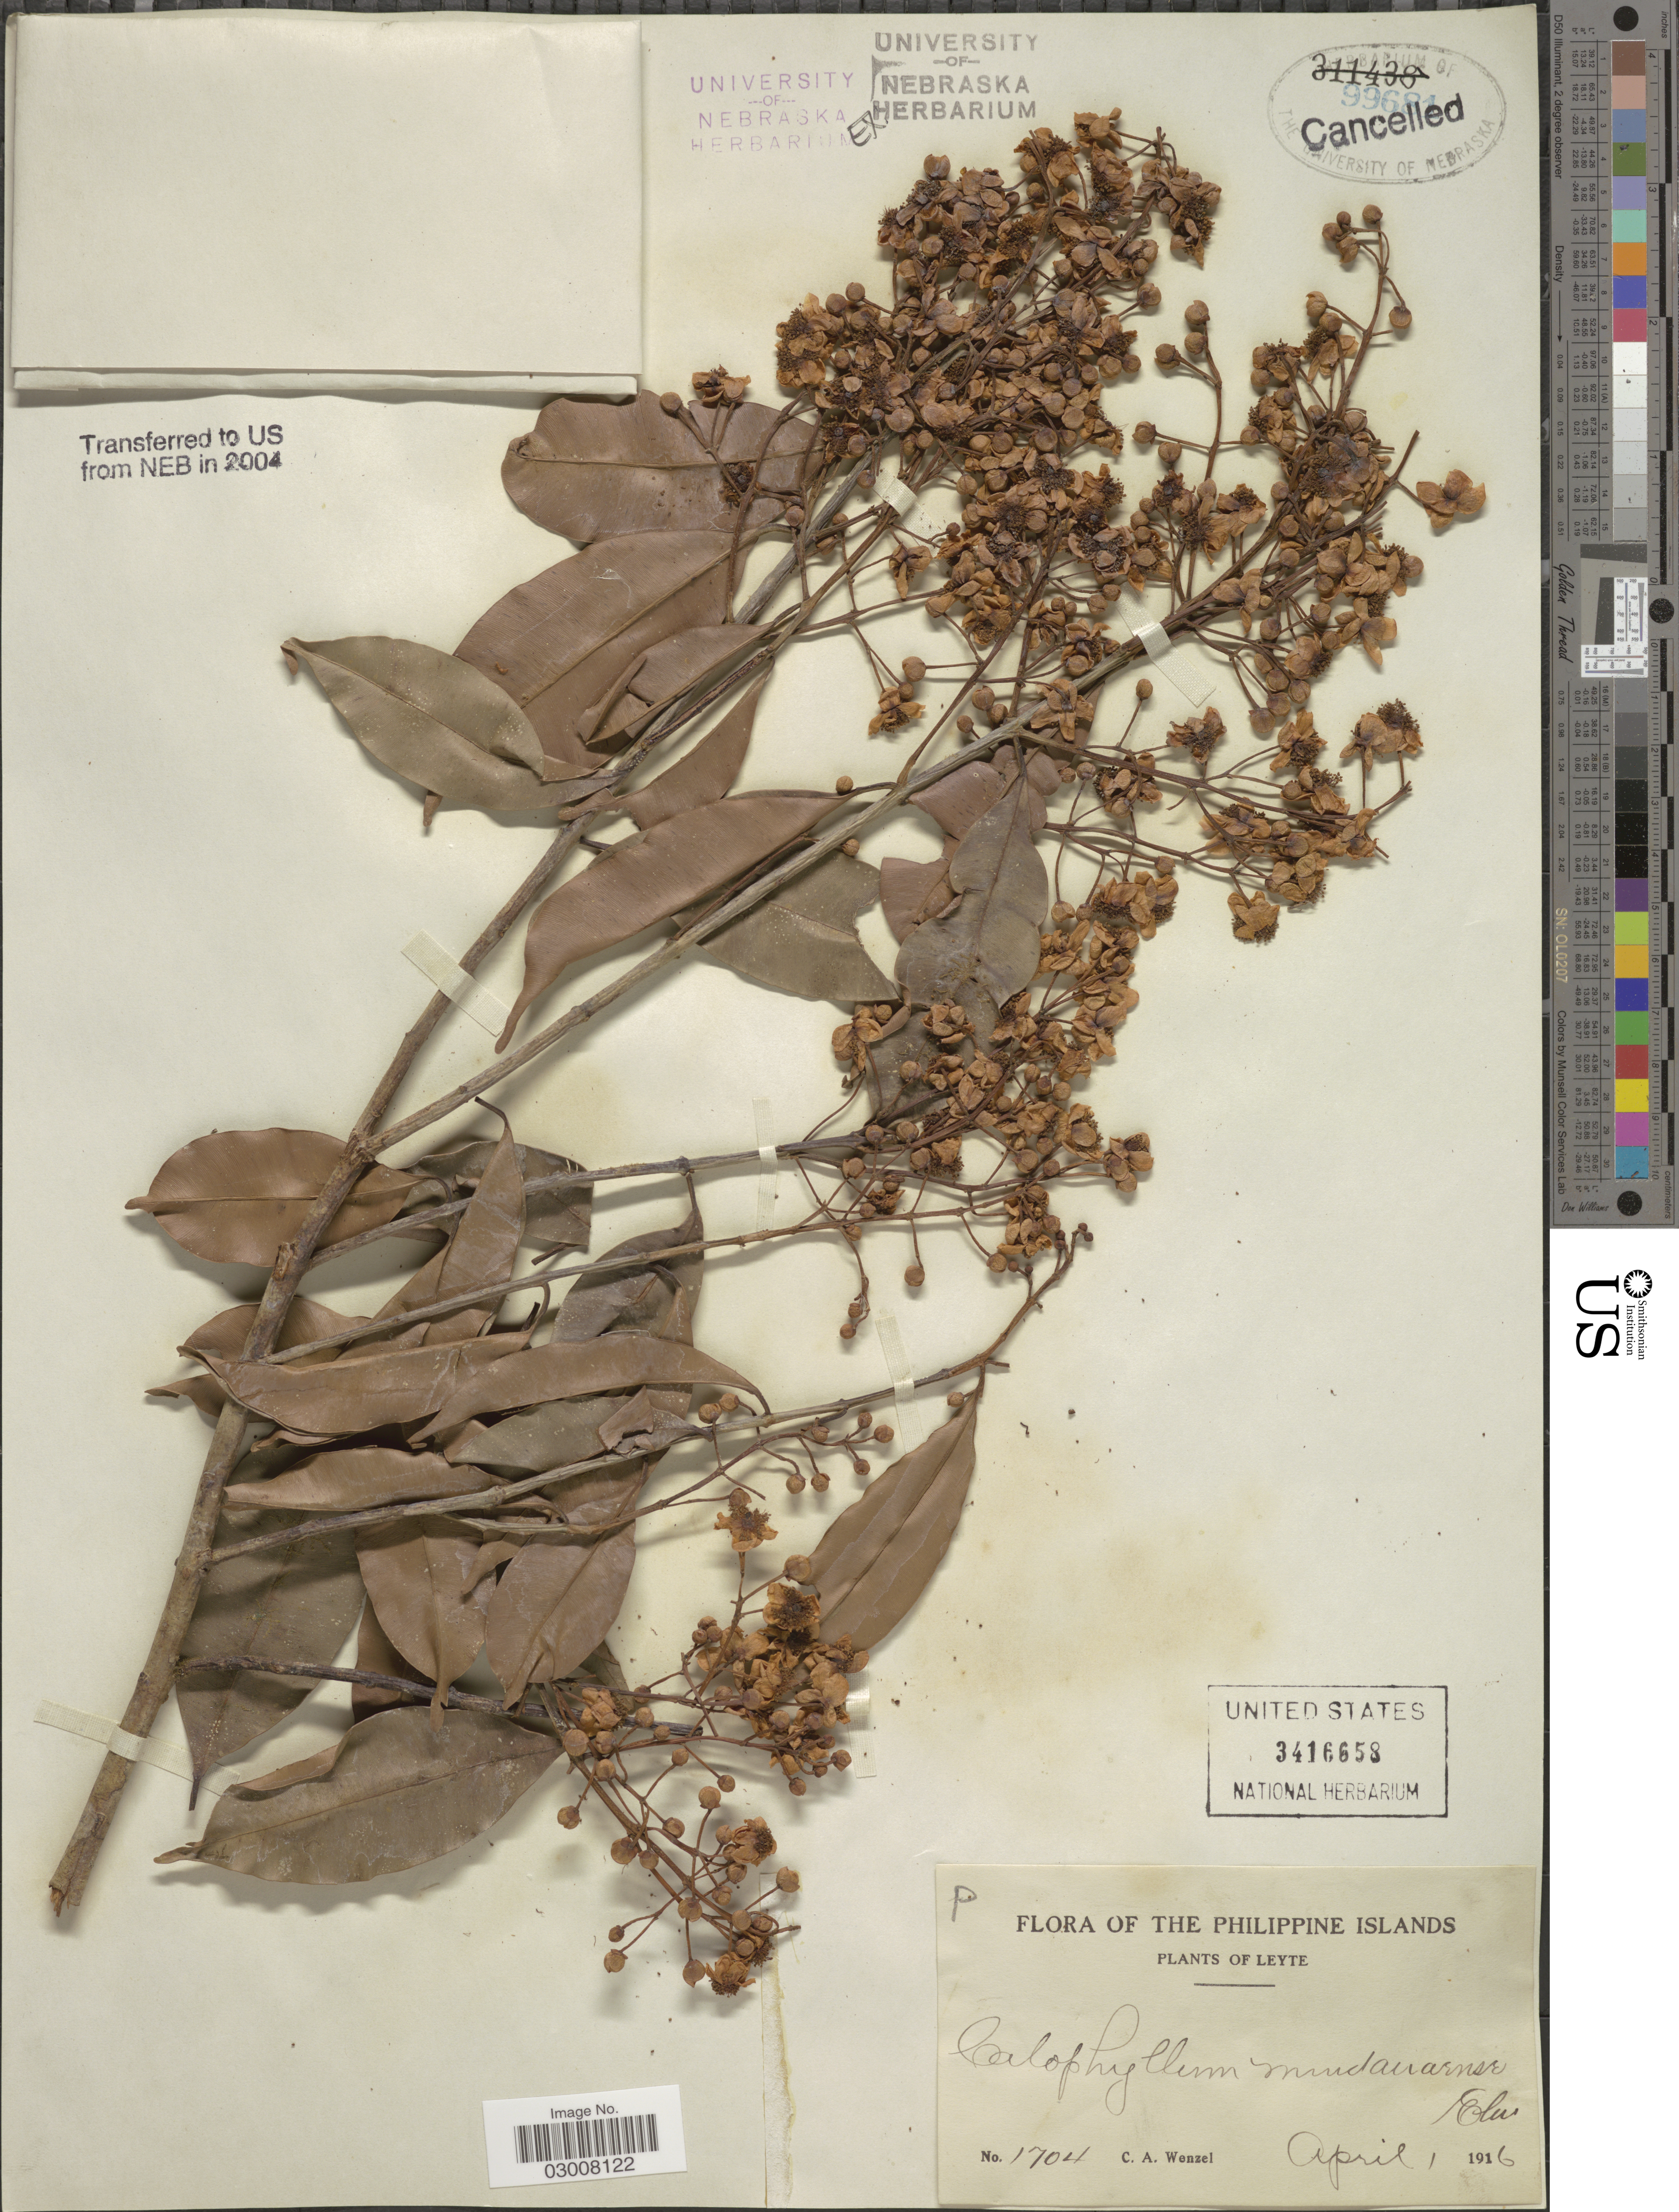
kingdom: Plantae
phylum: Tracheophyta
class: Magnoliopsida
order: Malpighiales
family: Calophyllaceae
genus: Calophyllum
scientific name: Calophyllum blancoi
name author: Planch. & Triana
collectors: C. Wenzel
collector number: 1704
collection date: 1916-04-01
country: Philippines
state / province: Eastern Visayas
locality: Leyte.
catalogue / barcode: US 3416658